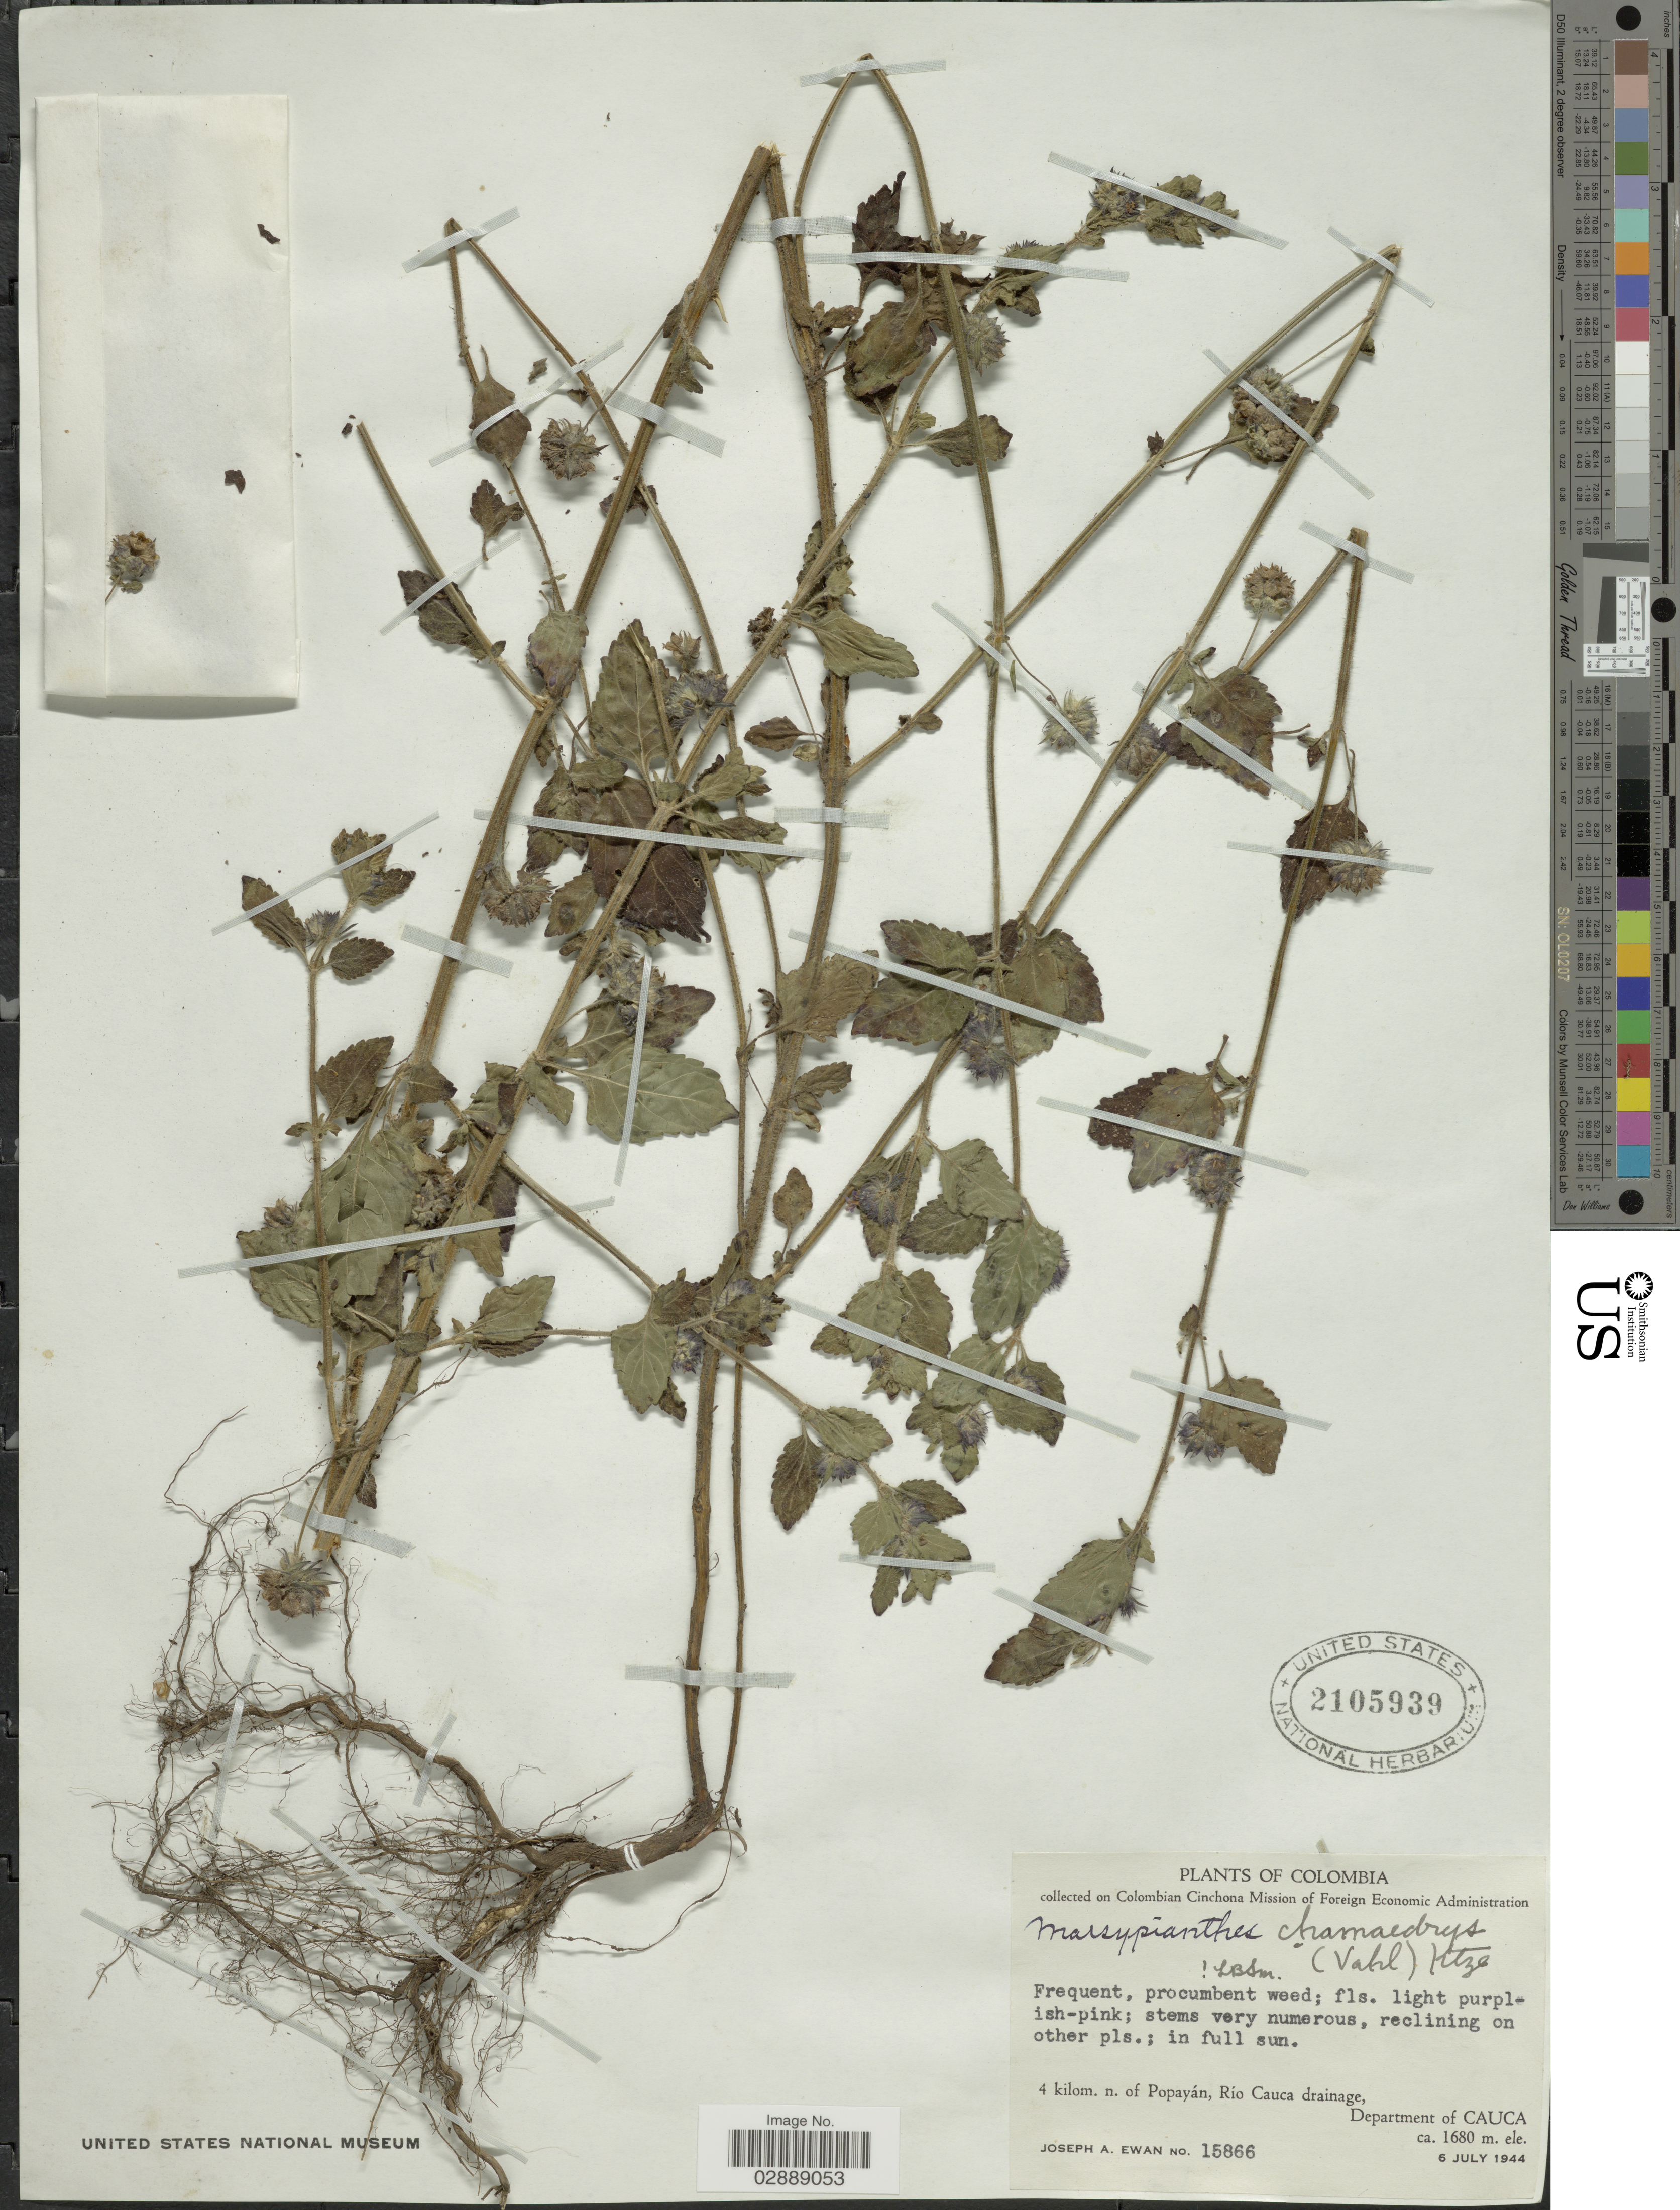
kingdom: Plantae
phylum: Tracheophyta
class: Magnoliopsida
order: Lamiales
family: Lamiaceae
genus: Marsypianthes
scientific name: Marsypianthes chamaedrys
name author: (Vahl) Kuntze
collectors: J. A. Ewan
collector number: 15866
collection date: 1944-07-06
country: Colombia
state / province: Cauca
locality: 4 kilom. n. of Popayán, Río Cauca drainage, Department of Cauca.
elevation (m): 1680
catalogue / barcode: US 2105939